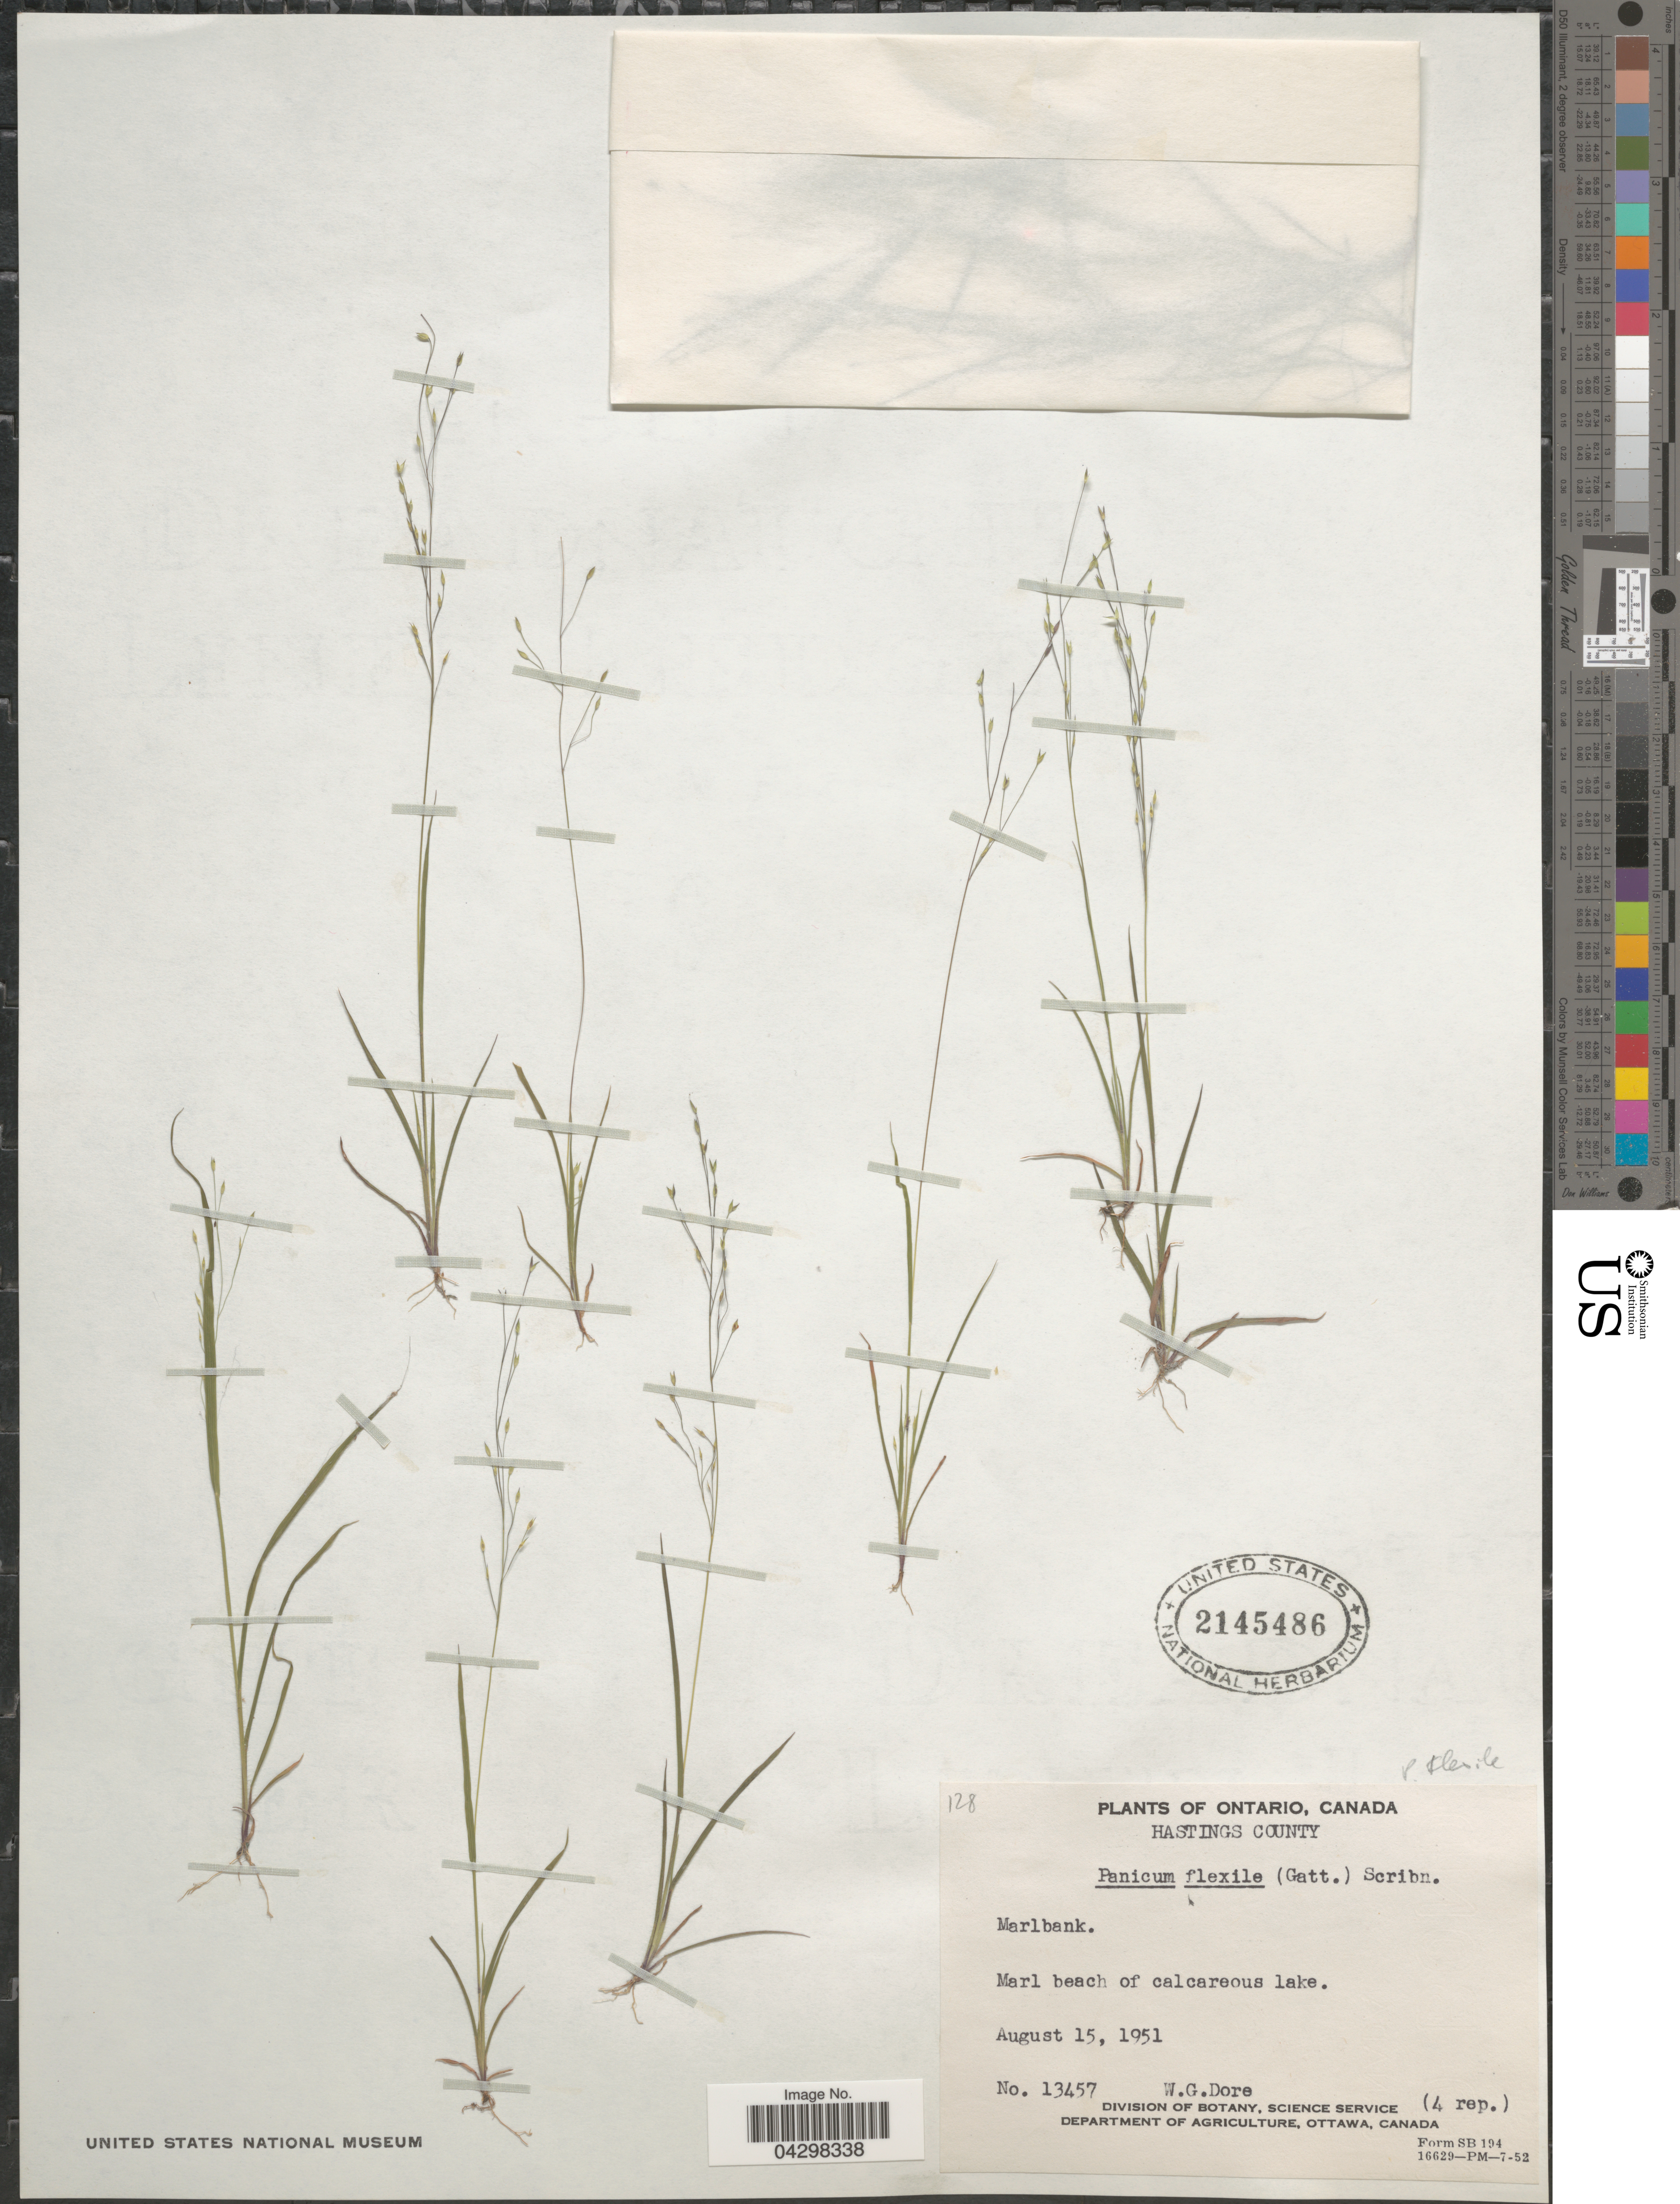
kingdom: Plantae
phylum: Tracheophyta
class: Liliopsida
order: Poales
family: Poaceae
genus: Panicum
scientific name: Panicum flexile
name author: (Gatt.) Scribn.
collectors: W. Dore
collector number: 13457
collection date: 1951-08-15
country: Canada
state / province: Ontario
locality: Hastings County. Marlbank. Marl beach of calcareous lake.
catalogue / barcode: US 2145486